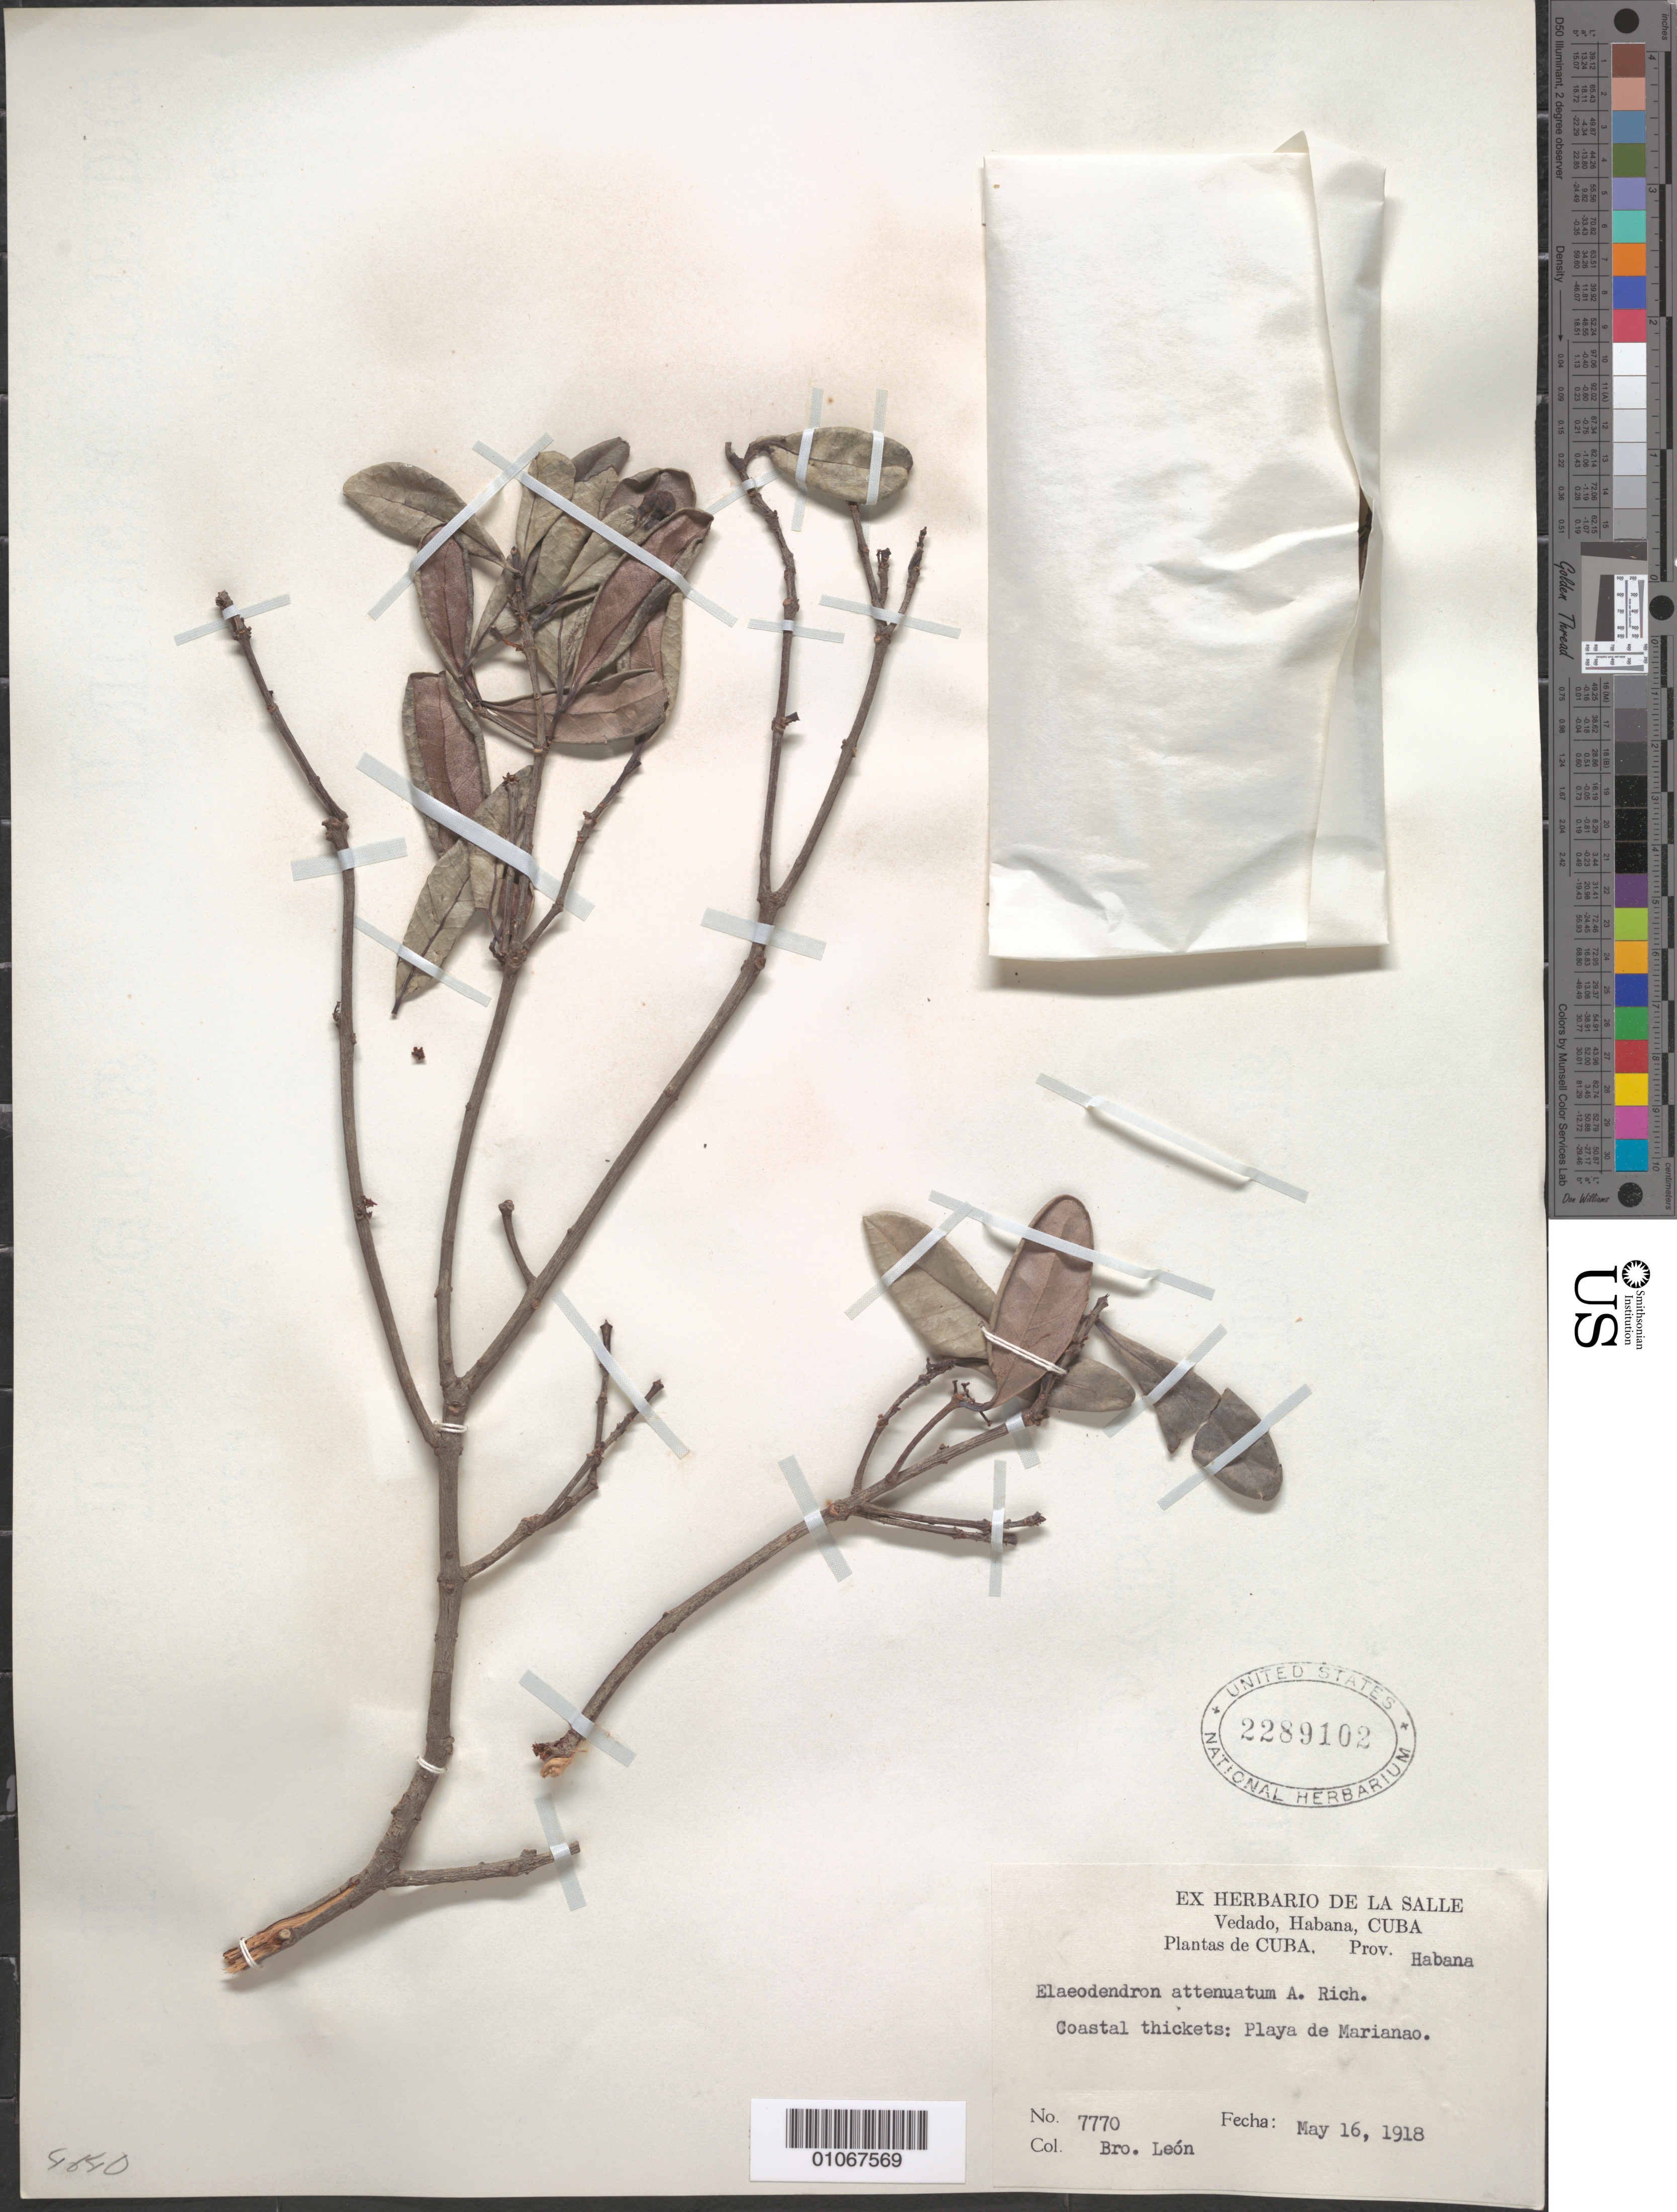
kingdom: Plantae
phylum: Tracheophyta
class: Magnoliopsida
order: Celastrales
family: Celastraceae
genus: Elaeodendron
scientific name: Elaeodendron attenuatum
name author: A. Rich.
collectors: Bro. León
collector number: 7770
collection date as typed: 16 May 1918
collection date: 1918-05-16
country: Cuba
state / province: La Habana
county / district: Municipio Playa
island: Cuba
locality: Playa de Marianao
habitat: Coastal thicket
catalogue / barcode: US 2289102